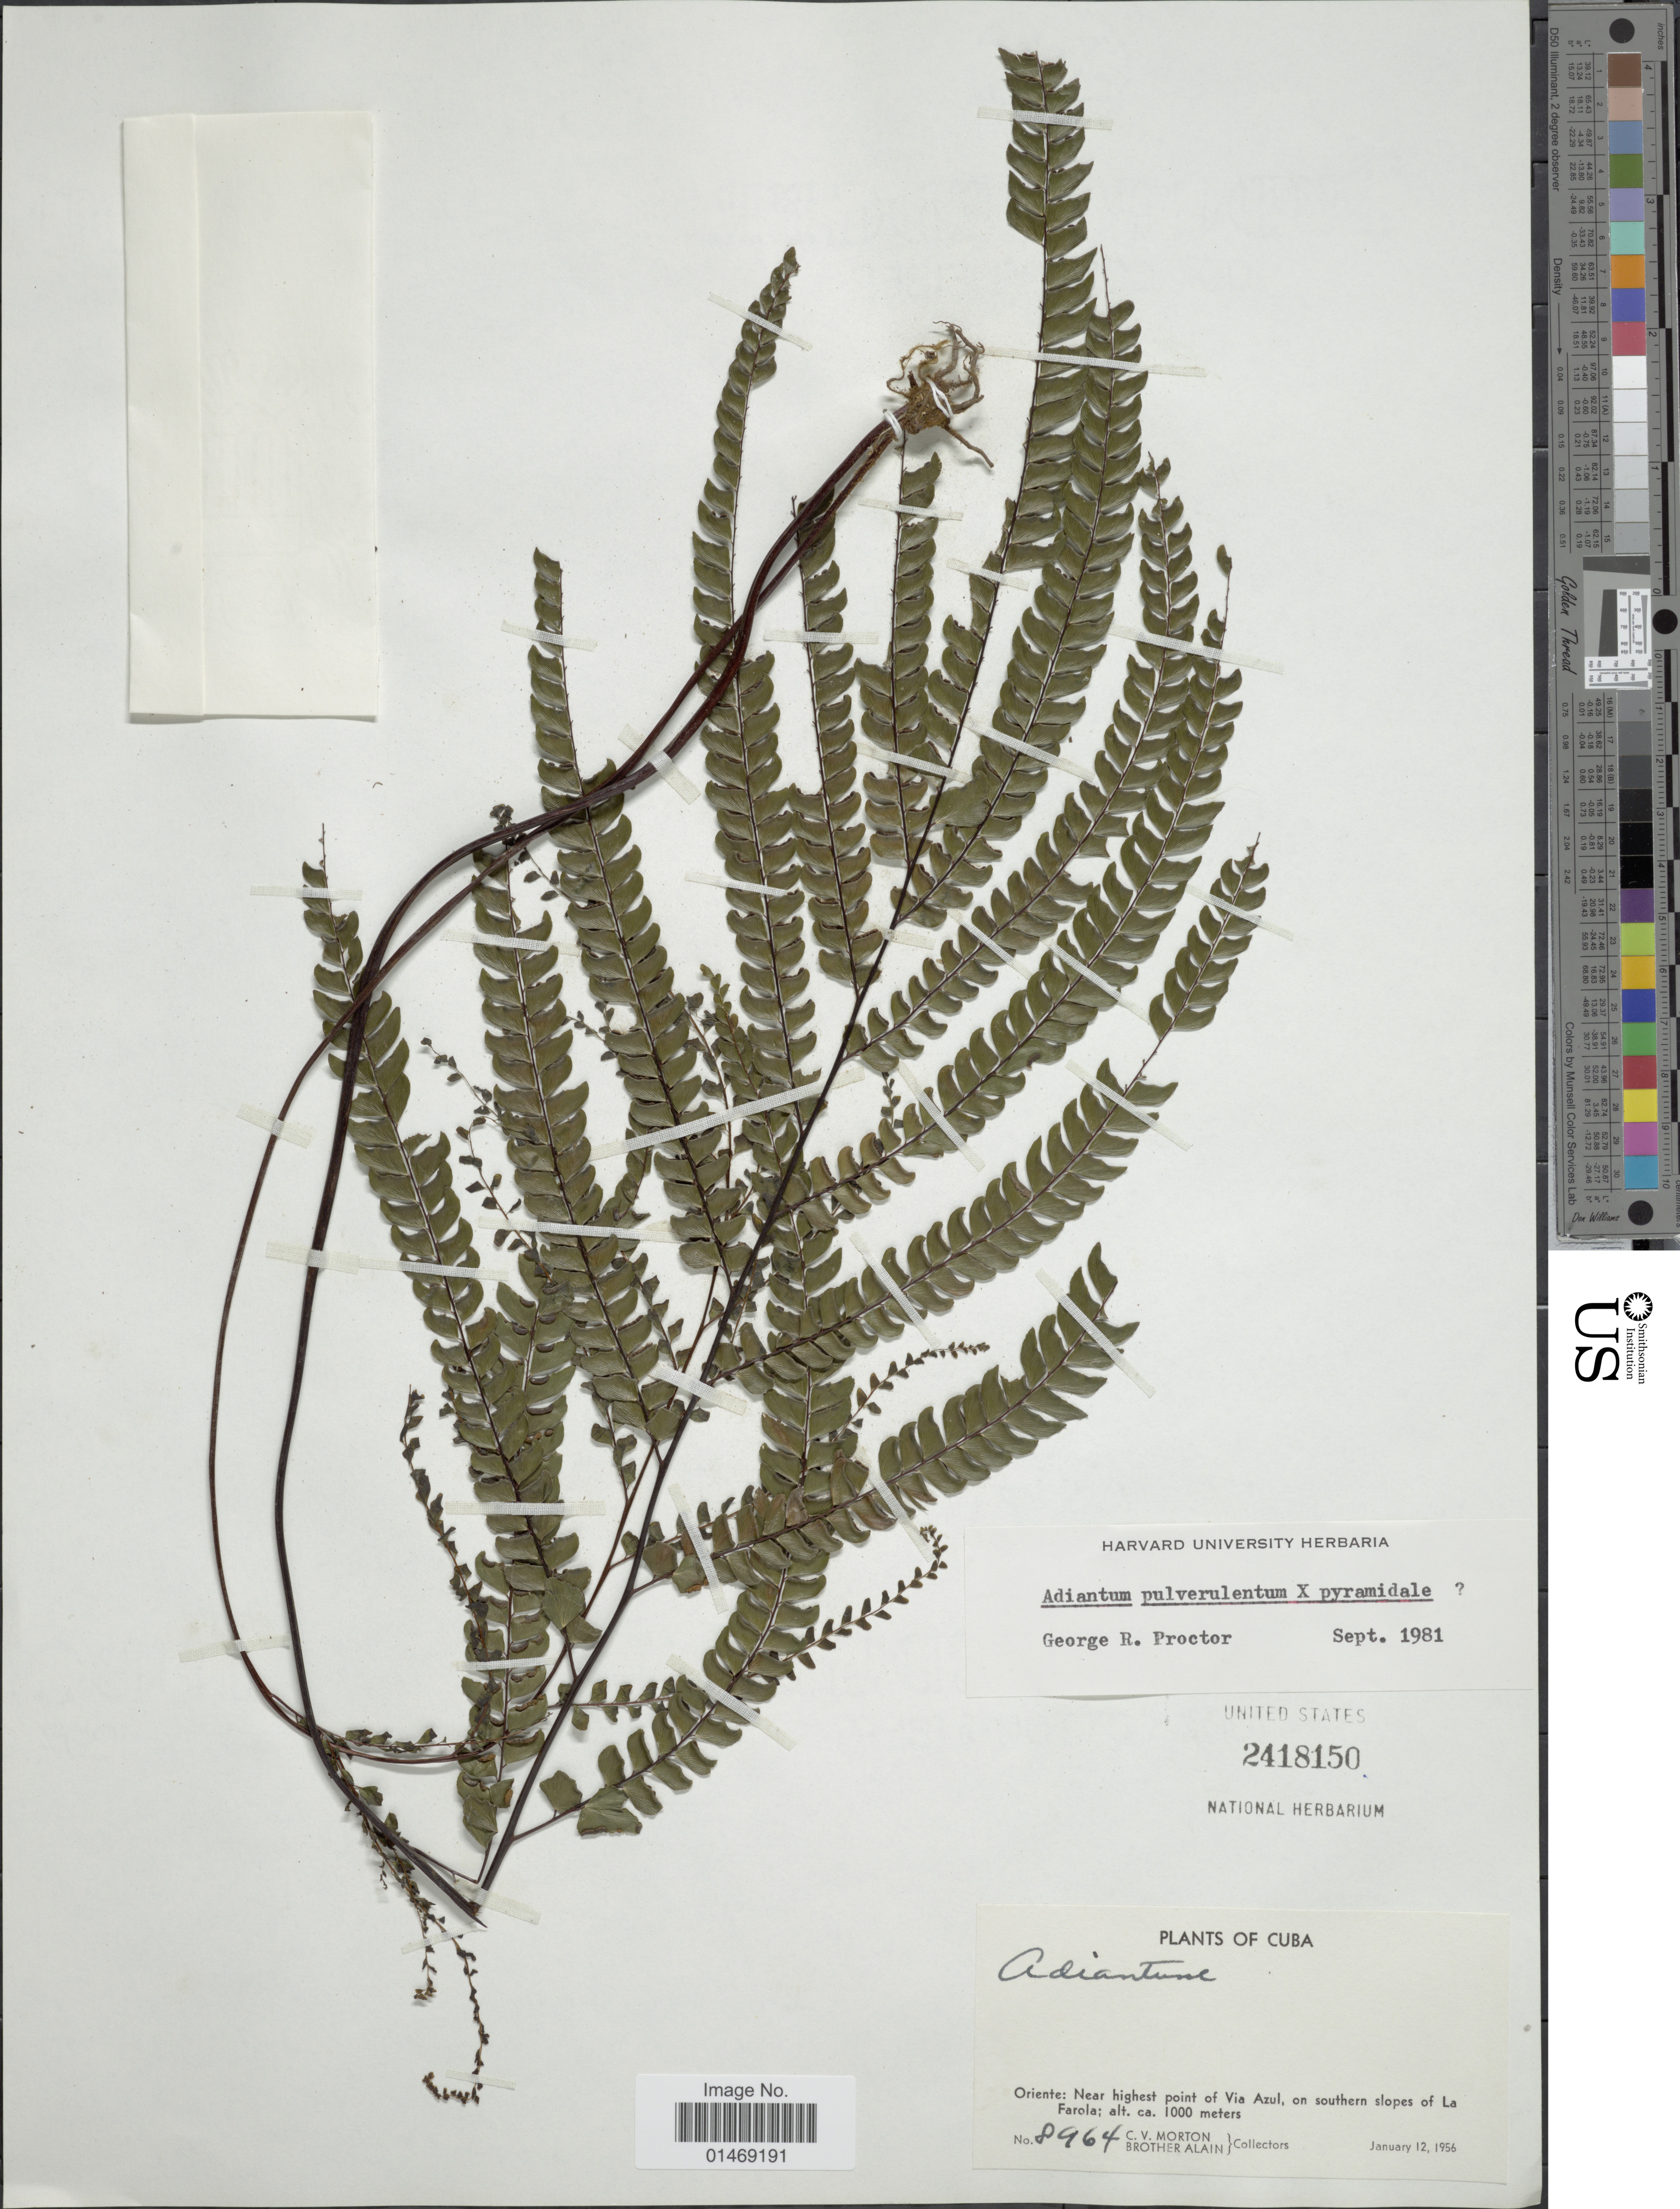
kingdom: Plantae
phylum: Tracheophyta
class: Polypodiopsida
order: Polypodiales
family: Pteridaceae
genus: Adiantum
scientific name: Adiantum pulverulentum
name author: L.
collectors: C. V. Morton & Bro. Alain - DO NOT USE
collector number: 8964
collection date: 1956-01-12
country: Cuba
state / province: Oriente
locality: Near highest point of Via Azul, on southern slopes of La Farola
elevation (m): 1000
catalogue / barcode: US 2418150